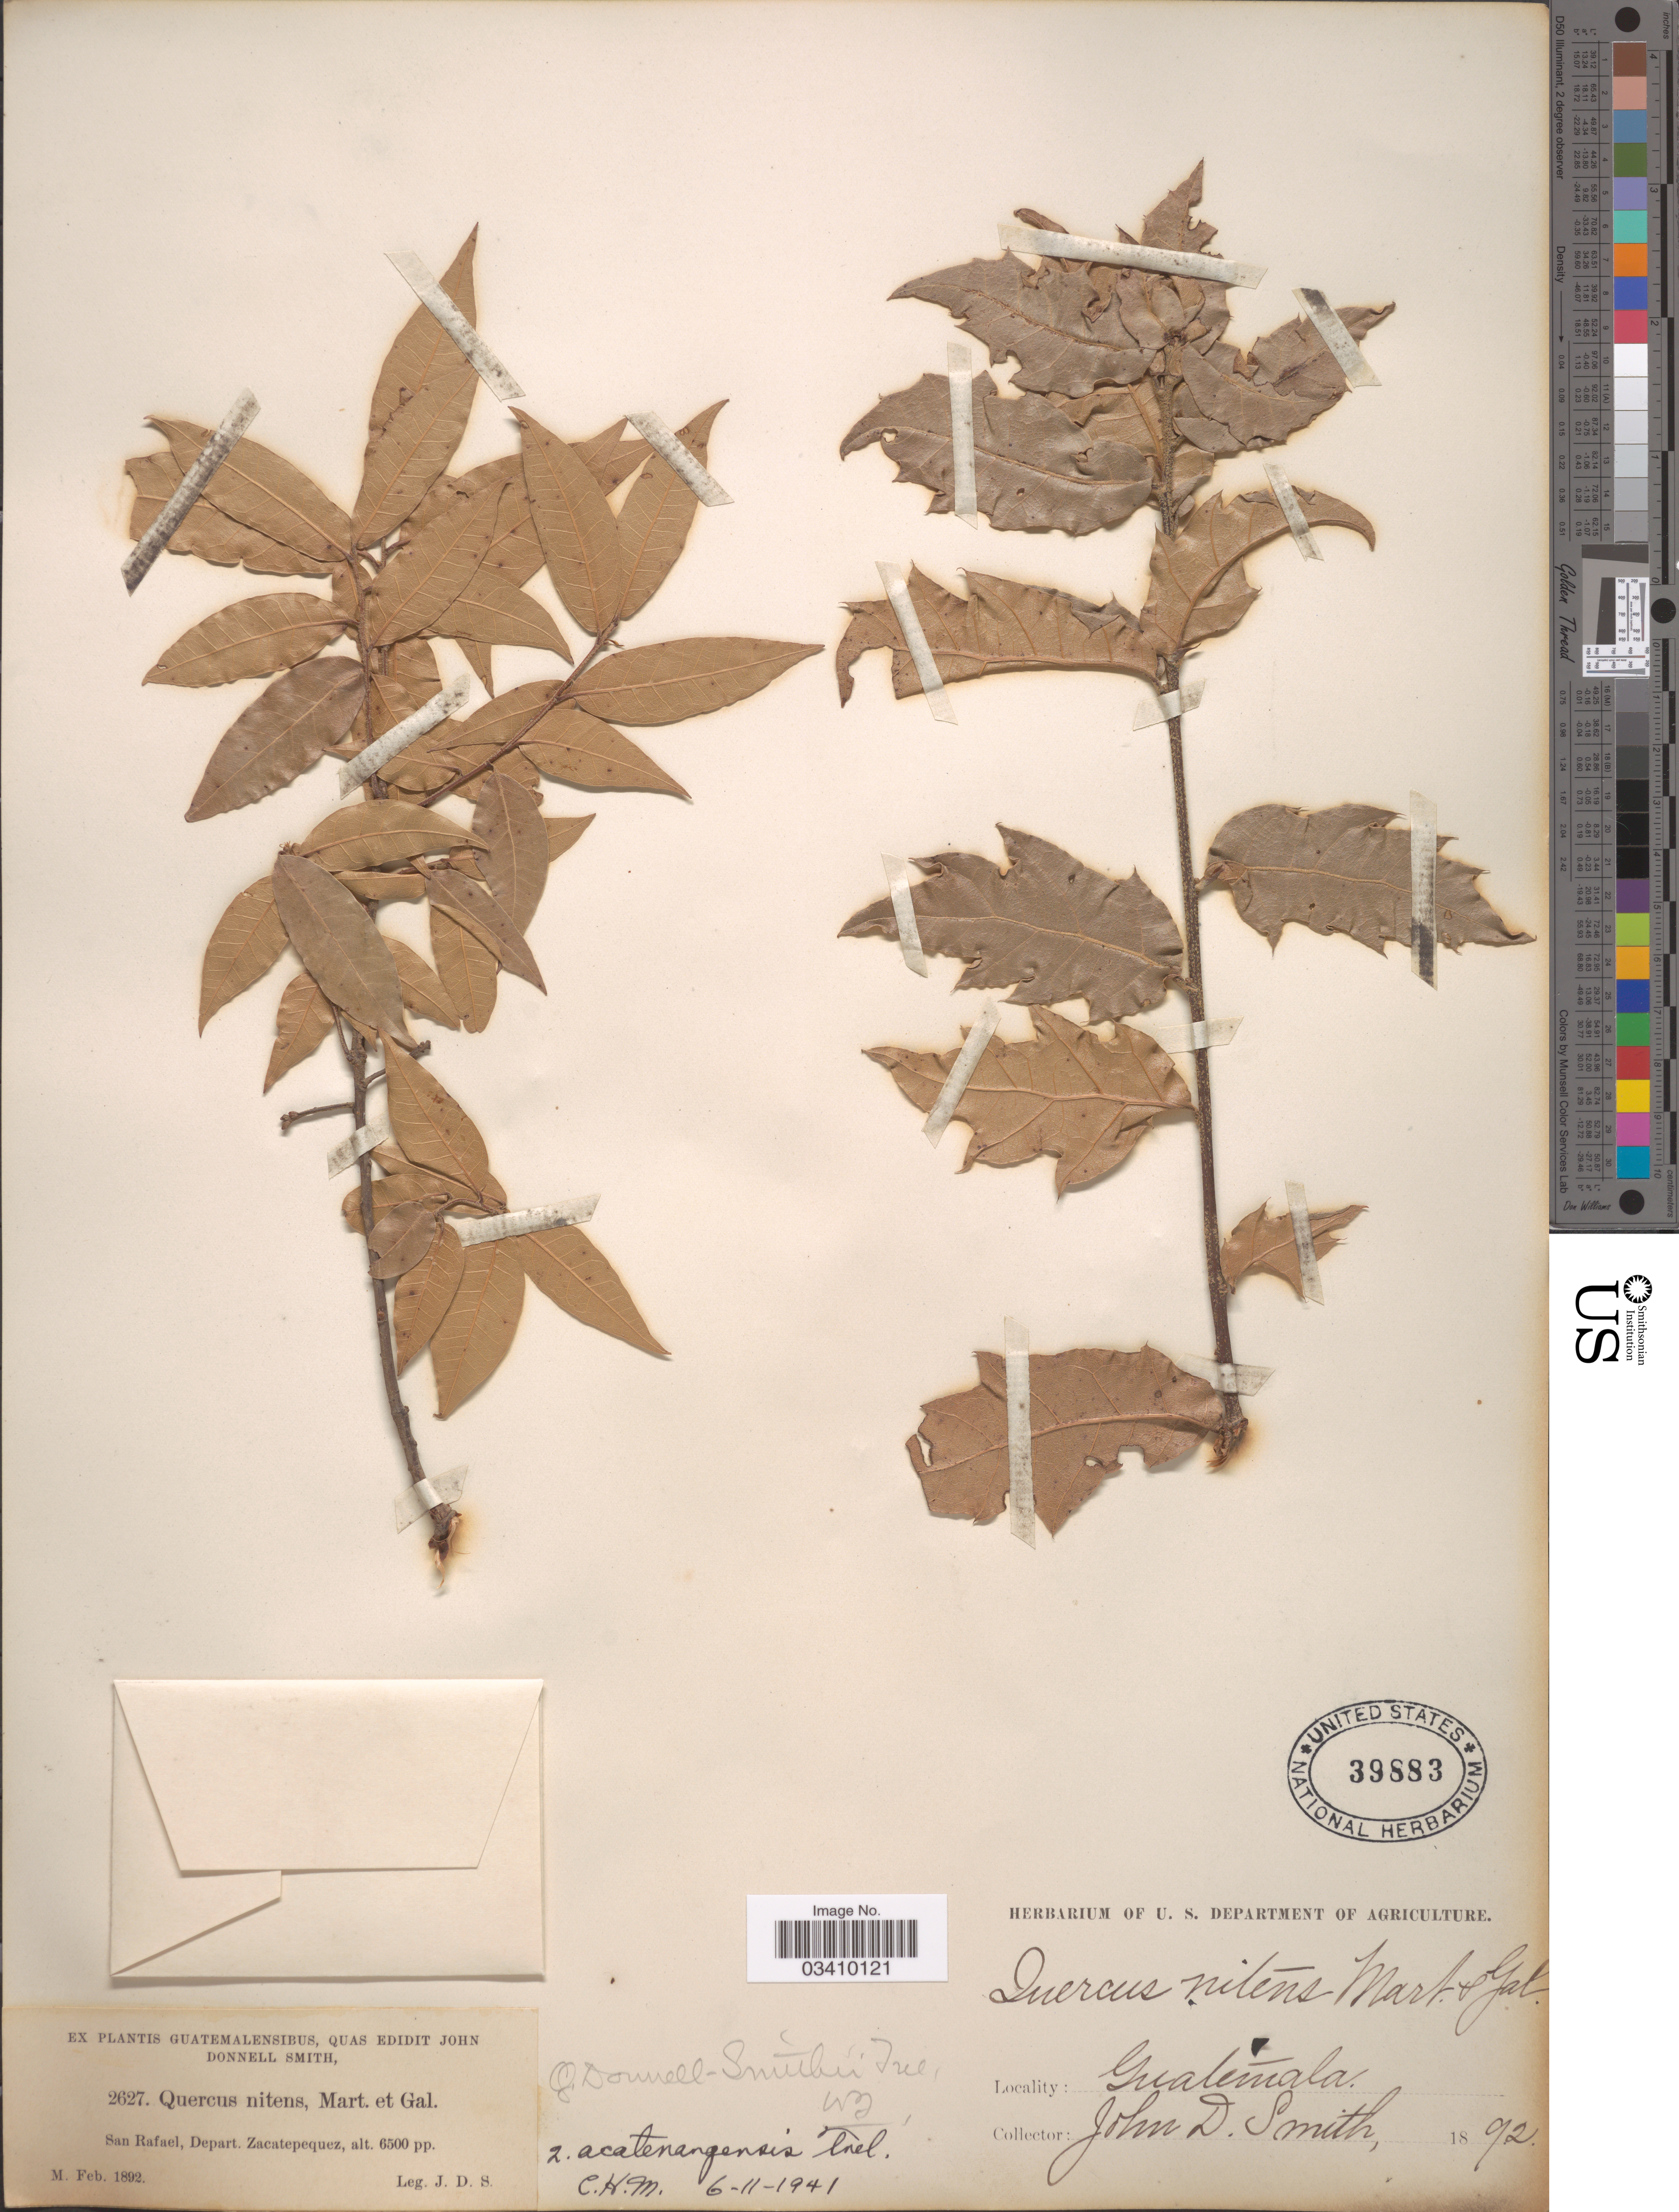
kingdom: Plantae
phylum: Tracheophyta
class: Magnoliopsida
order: Fagales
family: Fagaceae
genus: Quercus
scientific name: Quercus acatenangensis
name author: Trel.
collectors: J. Donnell Smith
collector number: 2627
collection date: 1892-02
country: Guatemala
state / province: Sacatepéquez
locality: San Rafael, Depart. Zacatepequez.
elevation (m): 1981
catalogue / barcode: US 39883